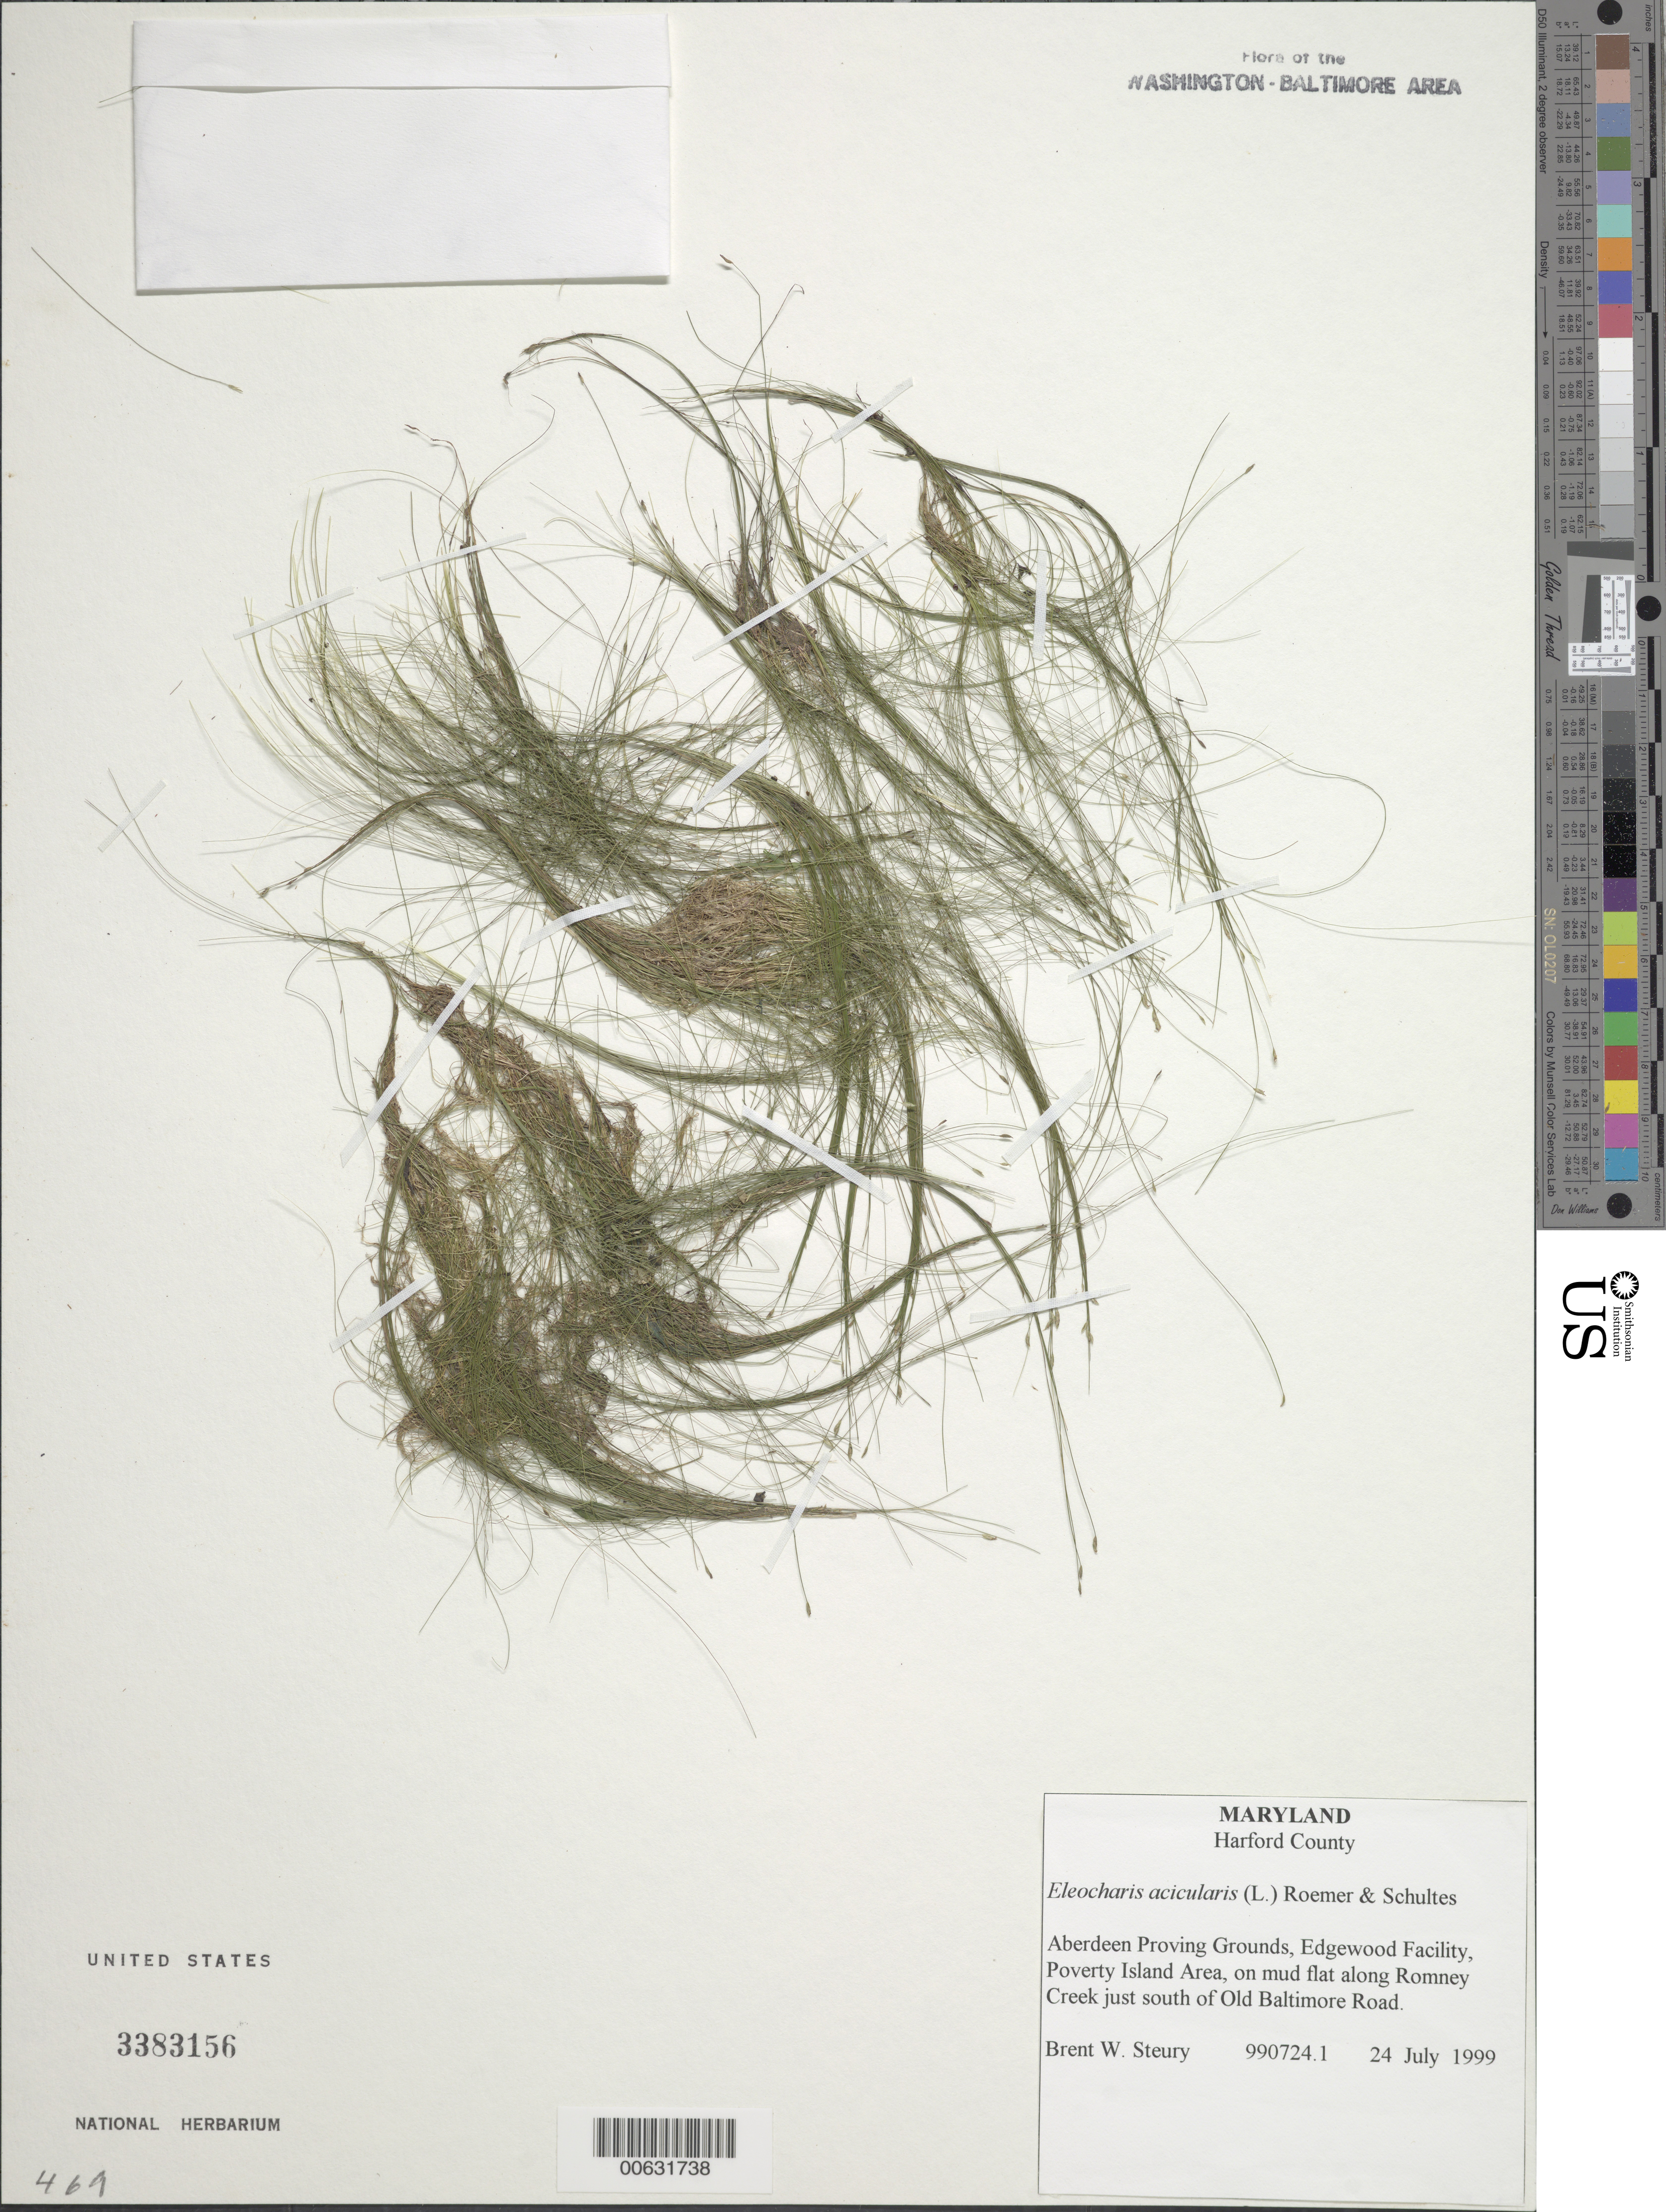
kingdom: Plantae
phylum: Tracheophyta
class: Liliopsida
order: Poales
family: Cyperaceae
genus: Eleocharis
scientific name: Eleocharis acicularis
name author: (L.) Roem. & Schult.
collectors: B. Steury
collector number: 990724.1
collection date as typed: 24 Jul 1999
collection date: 1999-07-24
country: United States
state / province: Maryland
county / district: Harford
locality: Aberdeen Proving Grounds, Edgewood Facility, Poverty Island Area, along Romney Creek just south of Old Baltimore Road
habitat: On mud flat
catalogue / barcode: US 3383156